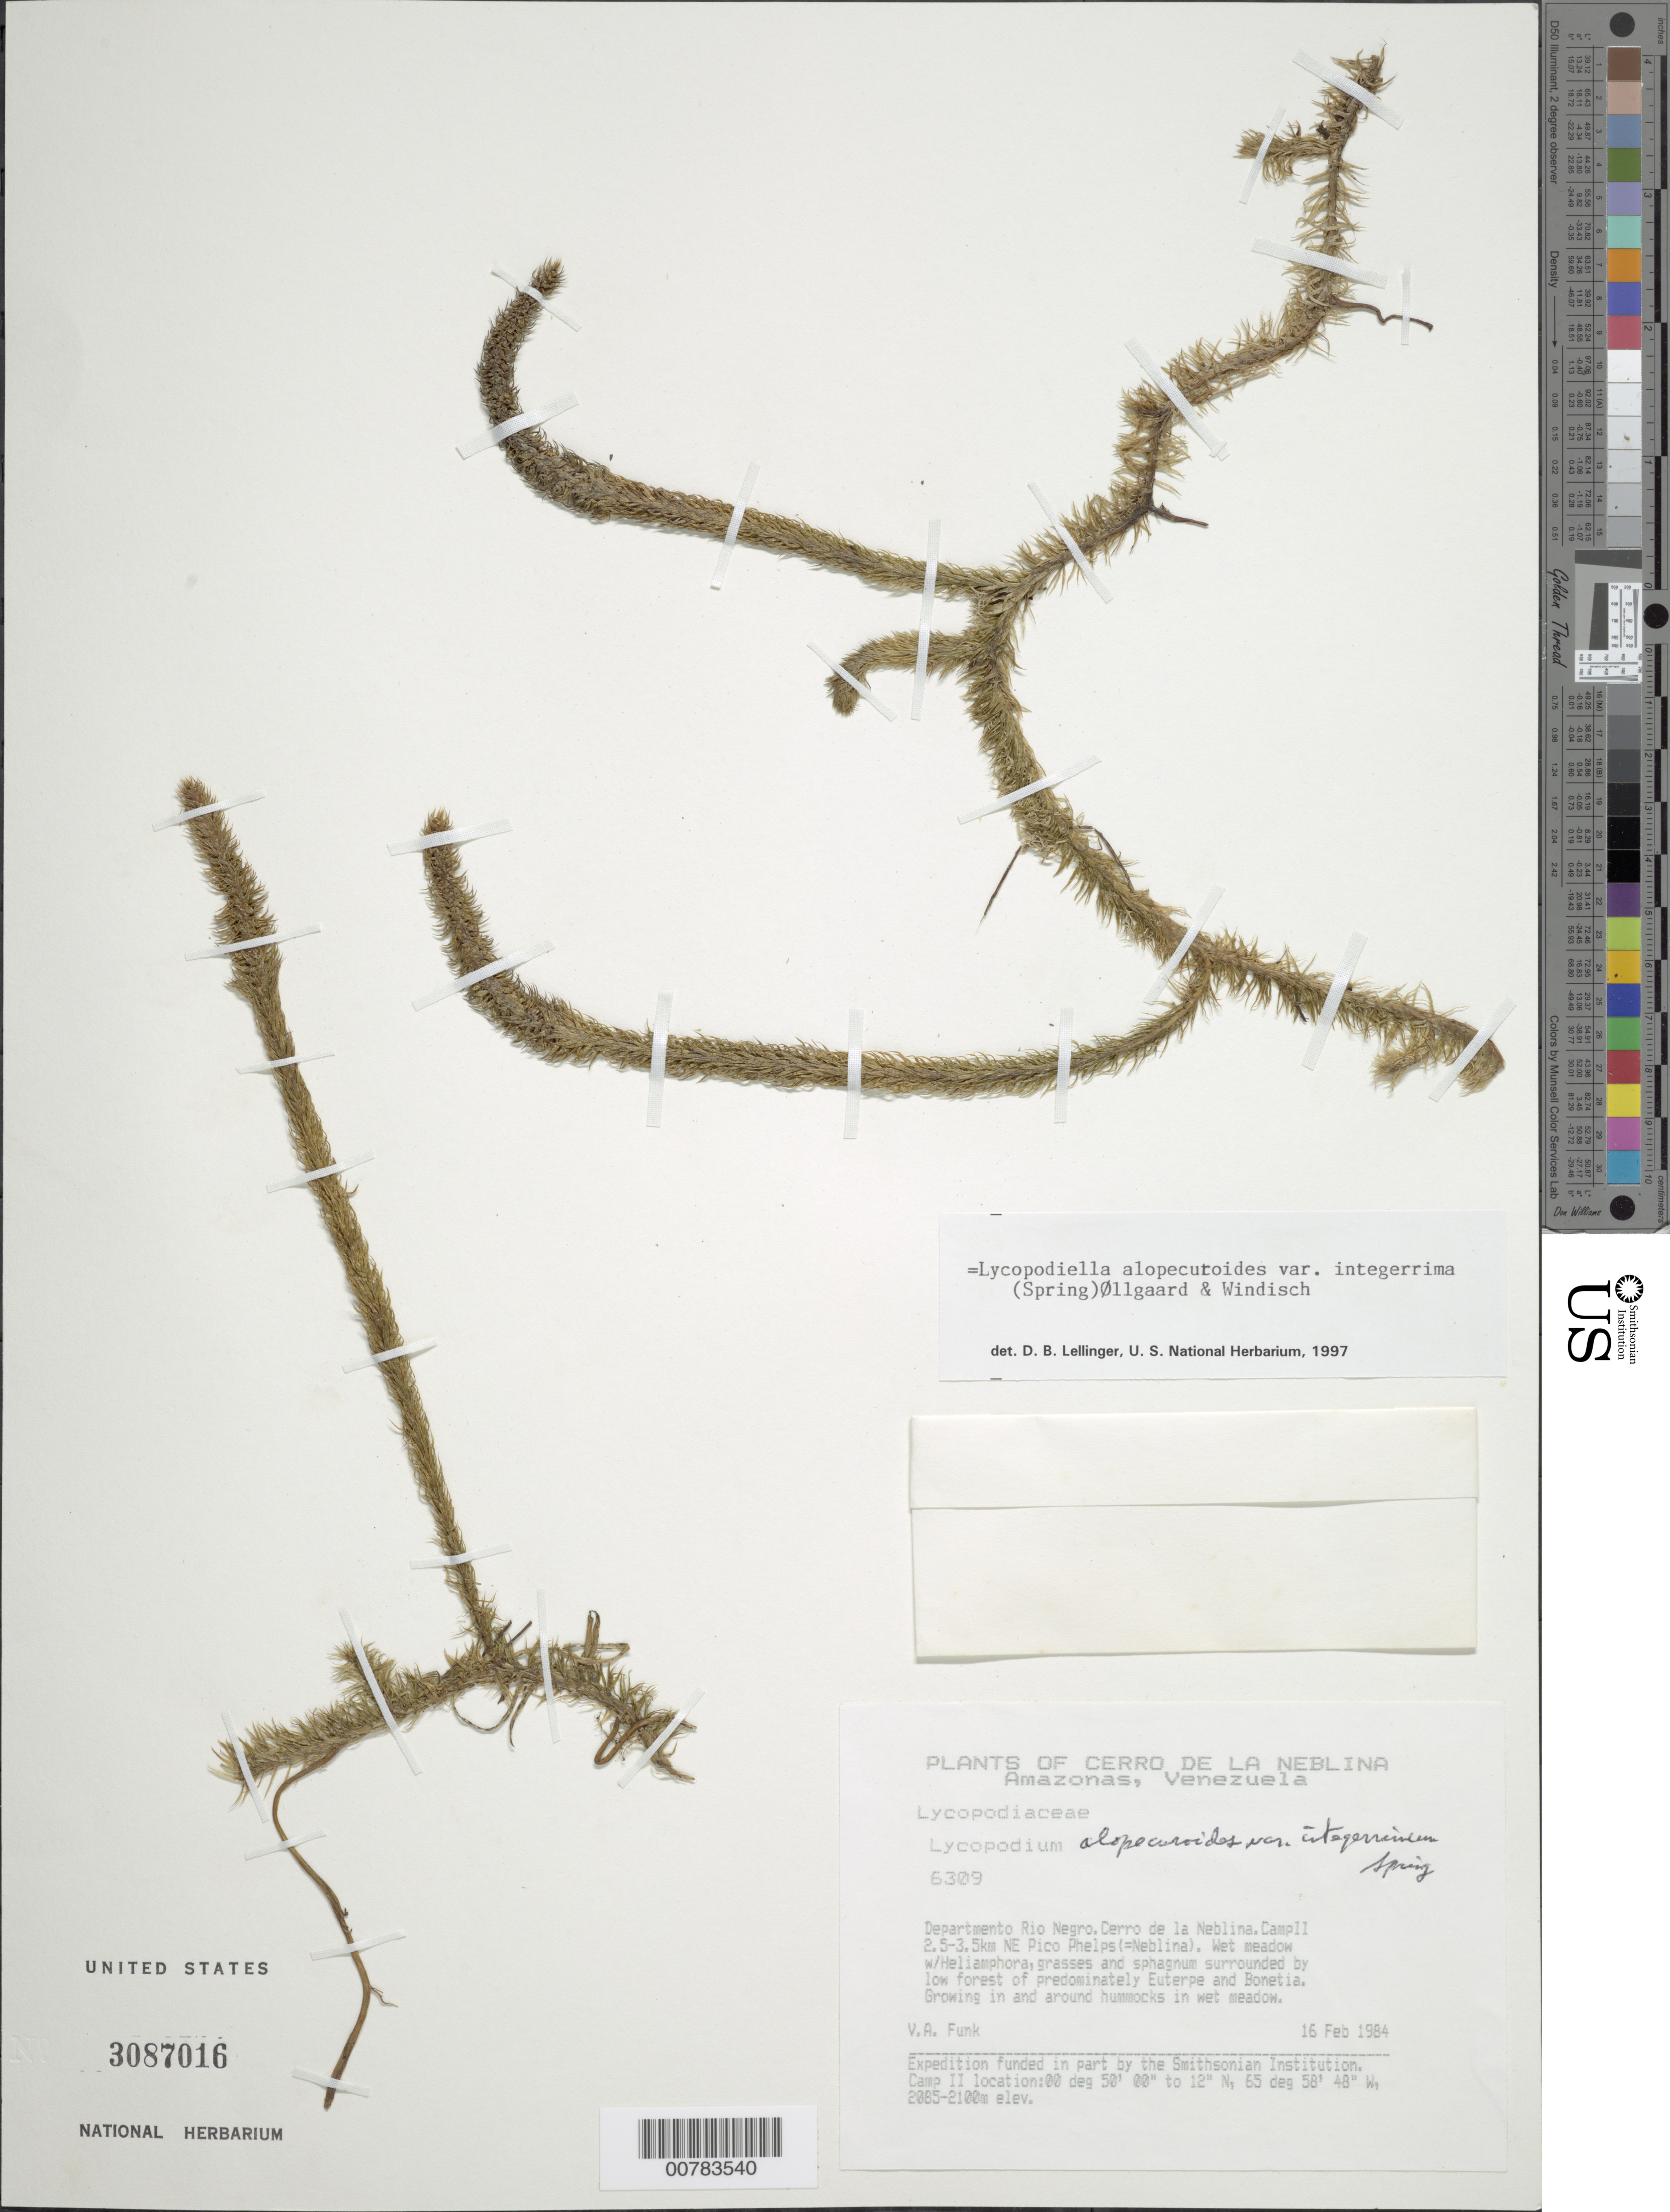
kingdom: Plantae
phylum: Tracheophyta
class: Lycopodiopsida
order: Lycopodiales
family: Lycopodiaceae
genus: Lycopodiella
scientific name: Lycopodiella alopecuroides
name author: (L.) Cranfill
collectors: V. Funk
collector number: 6309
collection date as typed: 16-Feb-84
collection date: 1984-02-16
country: Venezuela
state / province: Amazonas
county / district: Río Negro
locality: Cerro de la Neblina, Camp II 2.5-3.5 km NE Pico Phelps (=Neblina)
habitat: Wet meadow w/ Heliamphora, grasses and sphagnum surrounded by low forest of predominately Euterpe and Bonetia.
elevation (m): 2085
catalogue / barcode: US 3087016